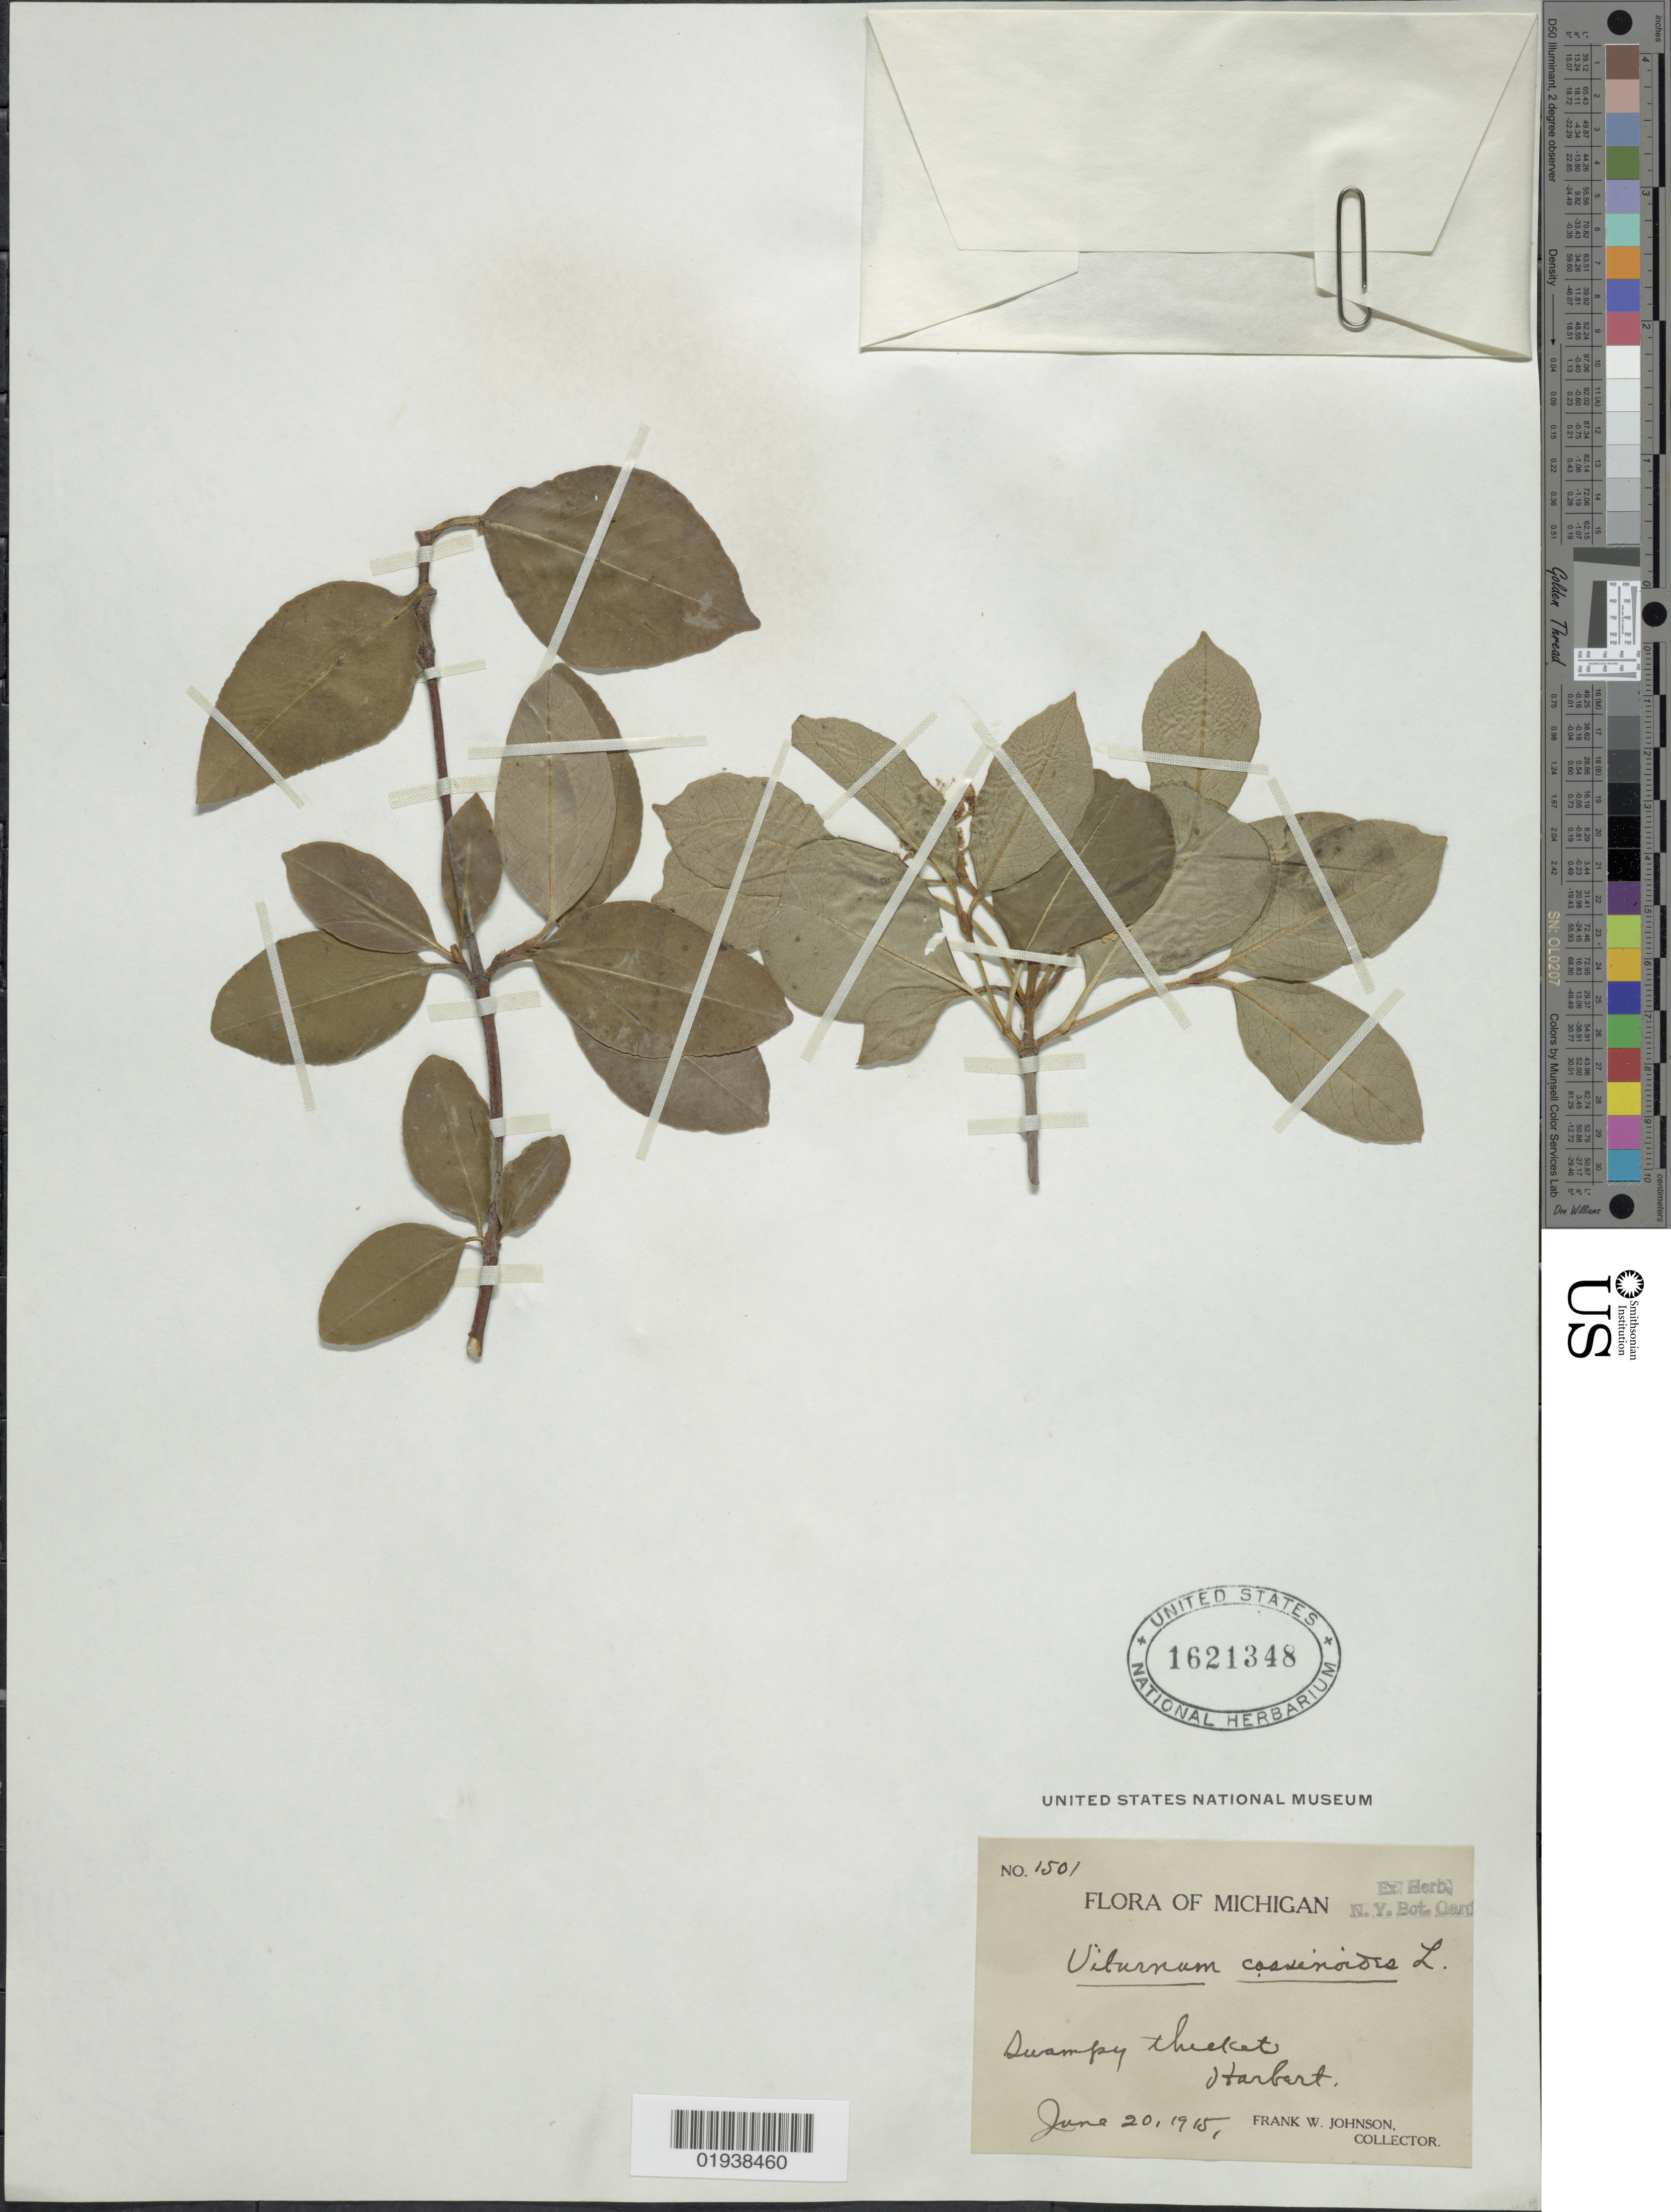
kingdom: Plantae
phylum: Tracheophyta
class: Magnoliopsida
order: Dipsacales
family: Viburnaceae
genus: Viburnum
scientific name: Viburnum cassinoides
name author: L.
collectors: F. W. Johnson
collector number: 1501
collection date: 1915-06-20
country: United States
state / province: Michigan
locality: Harbert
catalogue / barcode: US 1621348